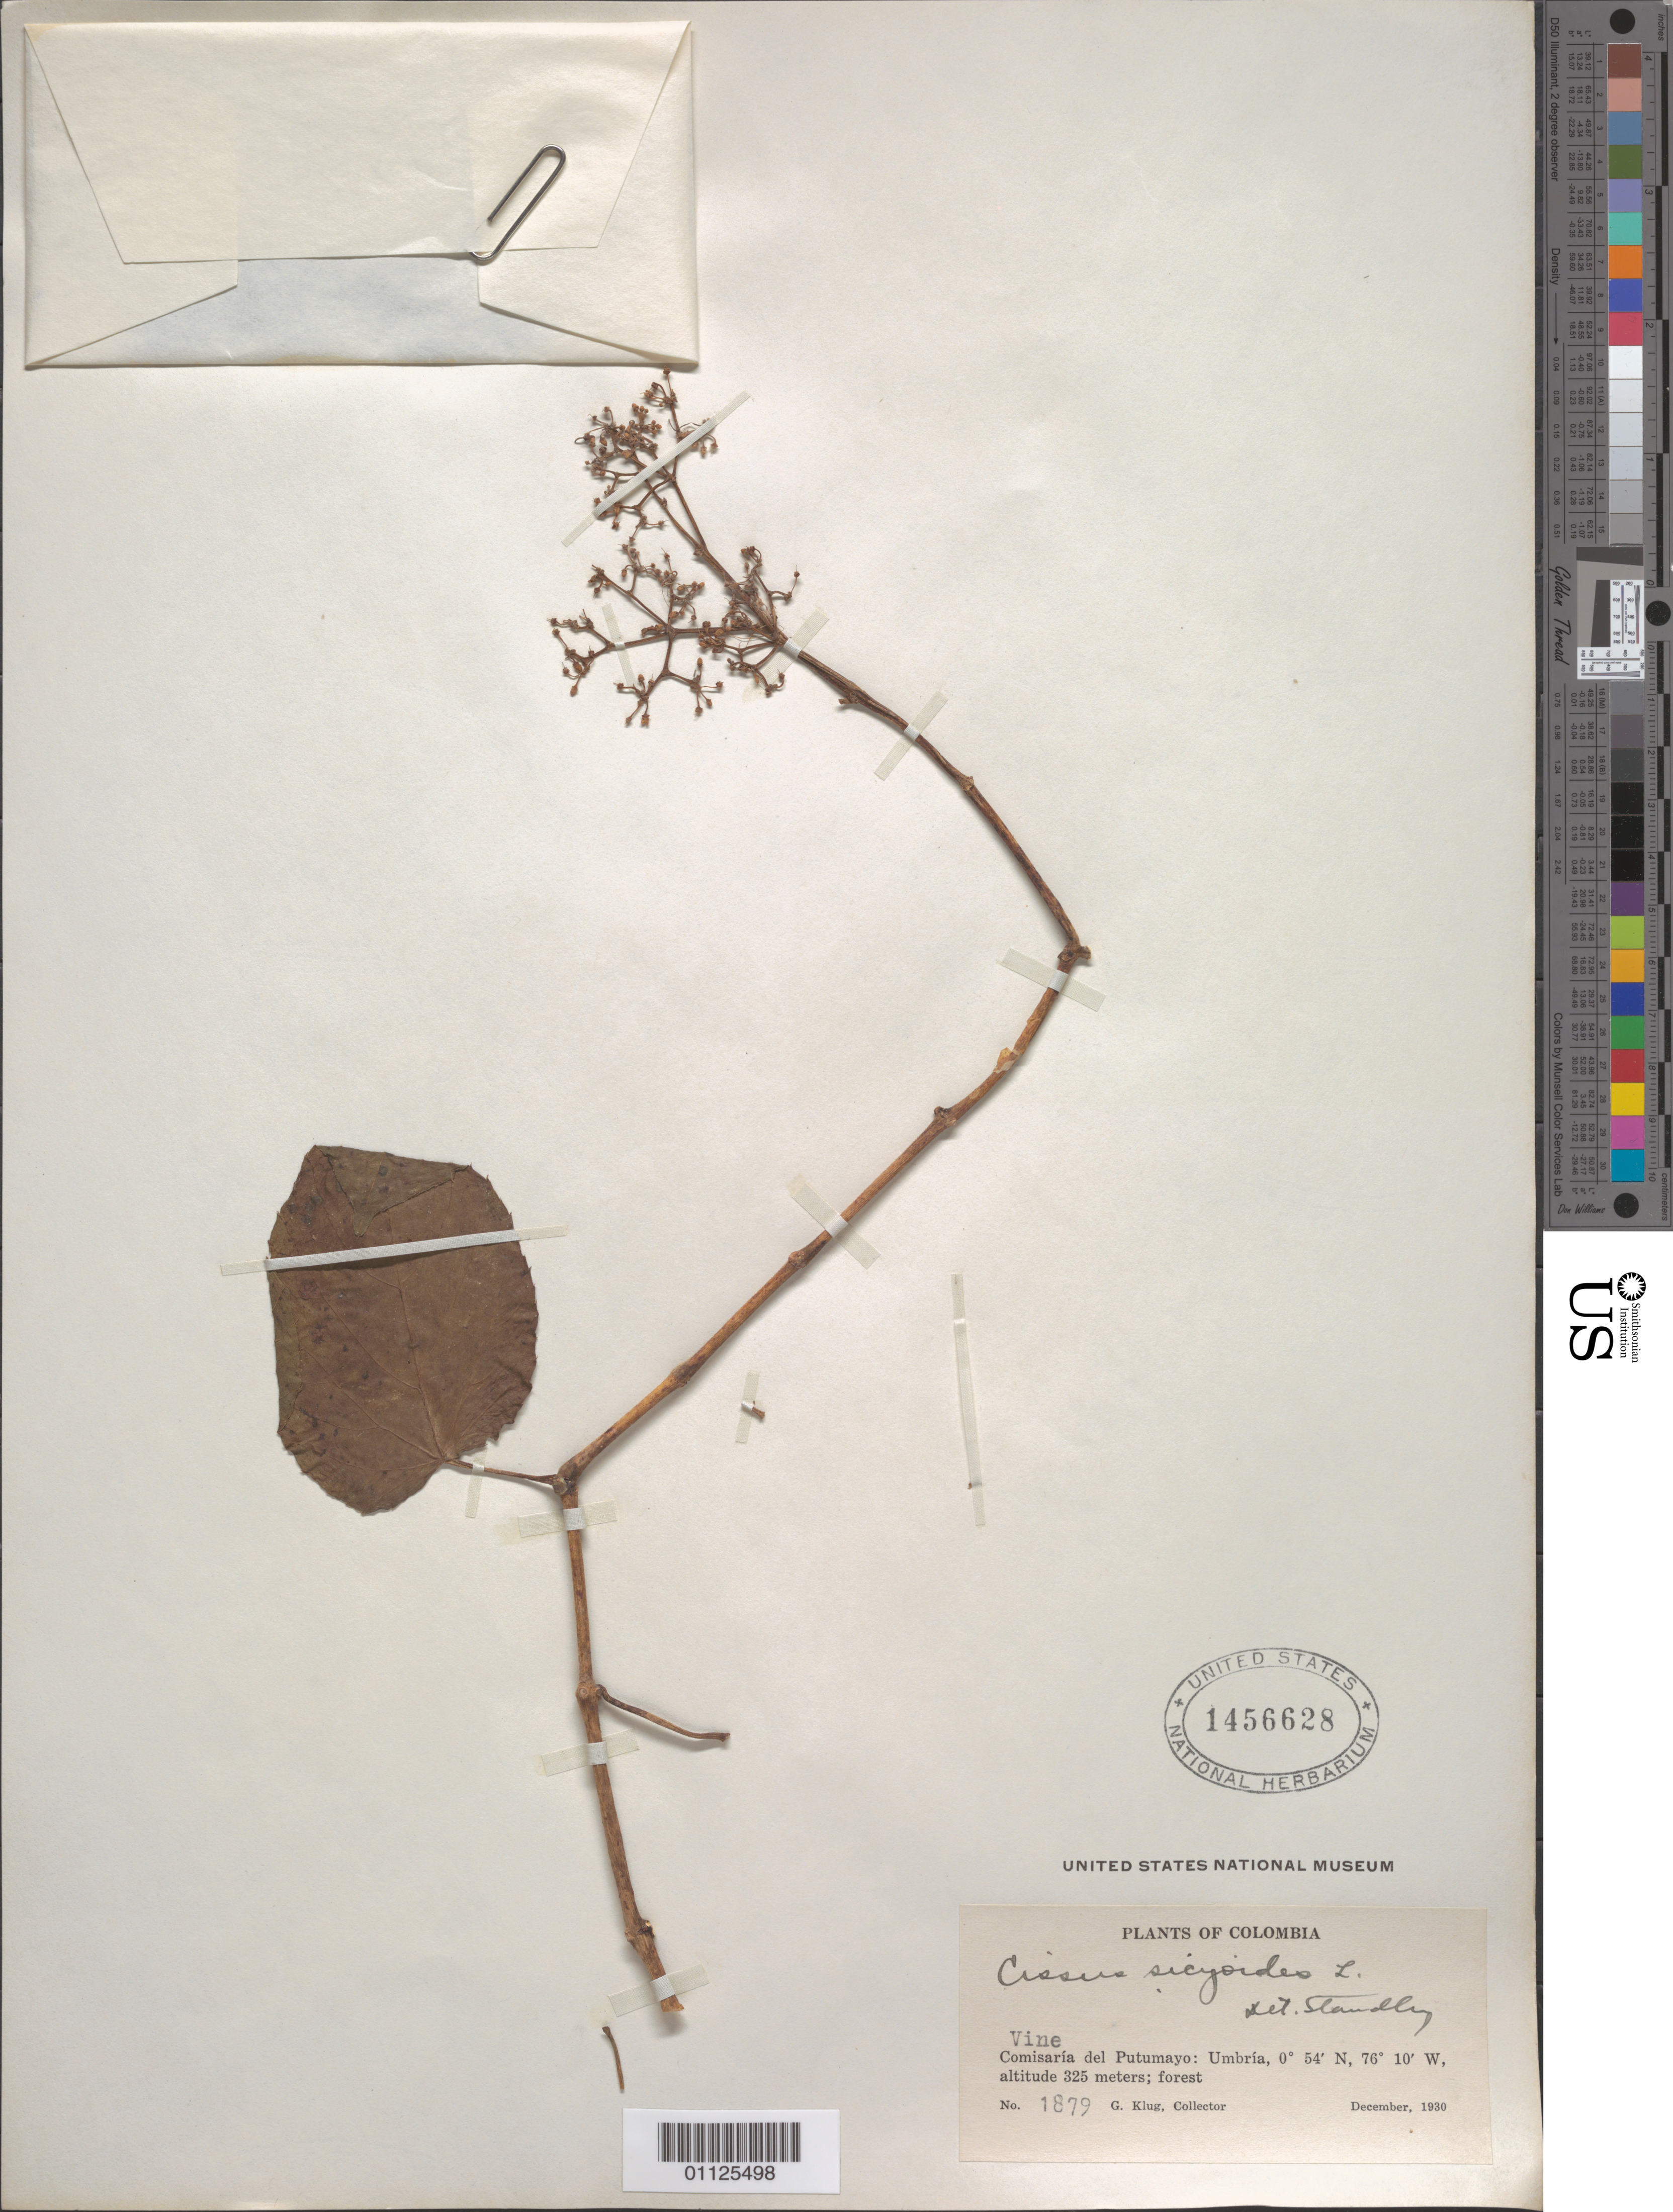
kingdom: Plantae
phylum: Tracheophyta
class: Magnoliopsida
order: Vitales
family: Vitaceae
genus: Cissus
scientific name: Cissus verticillata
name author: (L.) Nicolson & C.E. Jarvis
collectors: G. Klug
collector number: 1879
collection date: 1930-12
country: Colombia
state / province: Putumayo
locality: Umbria.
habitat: Forest. Vine.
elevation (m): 325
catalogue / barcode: US 1456628